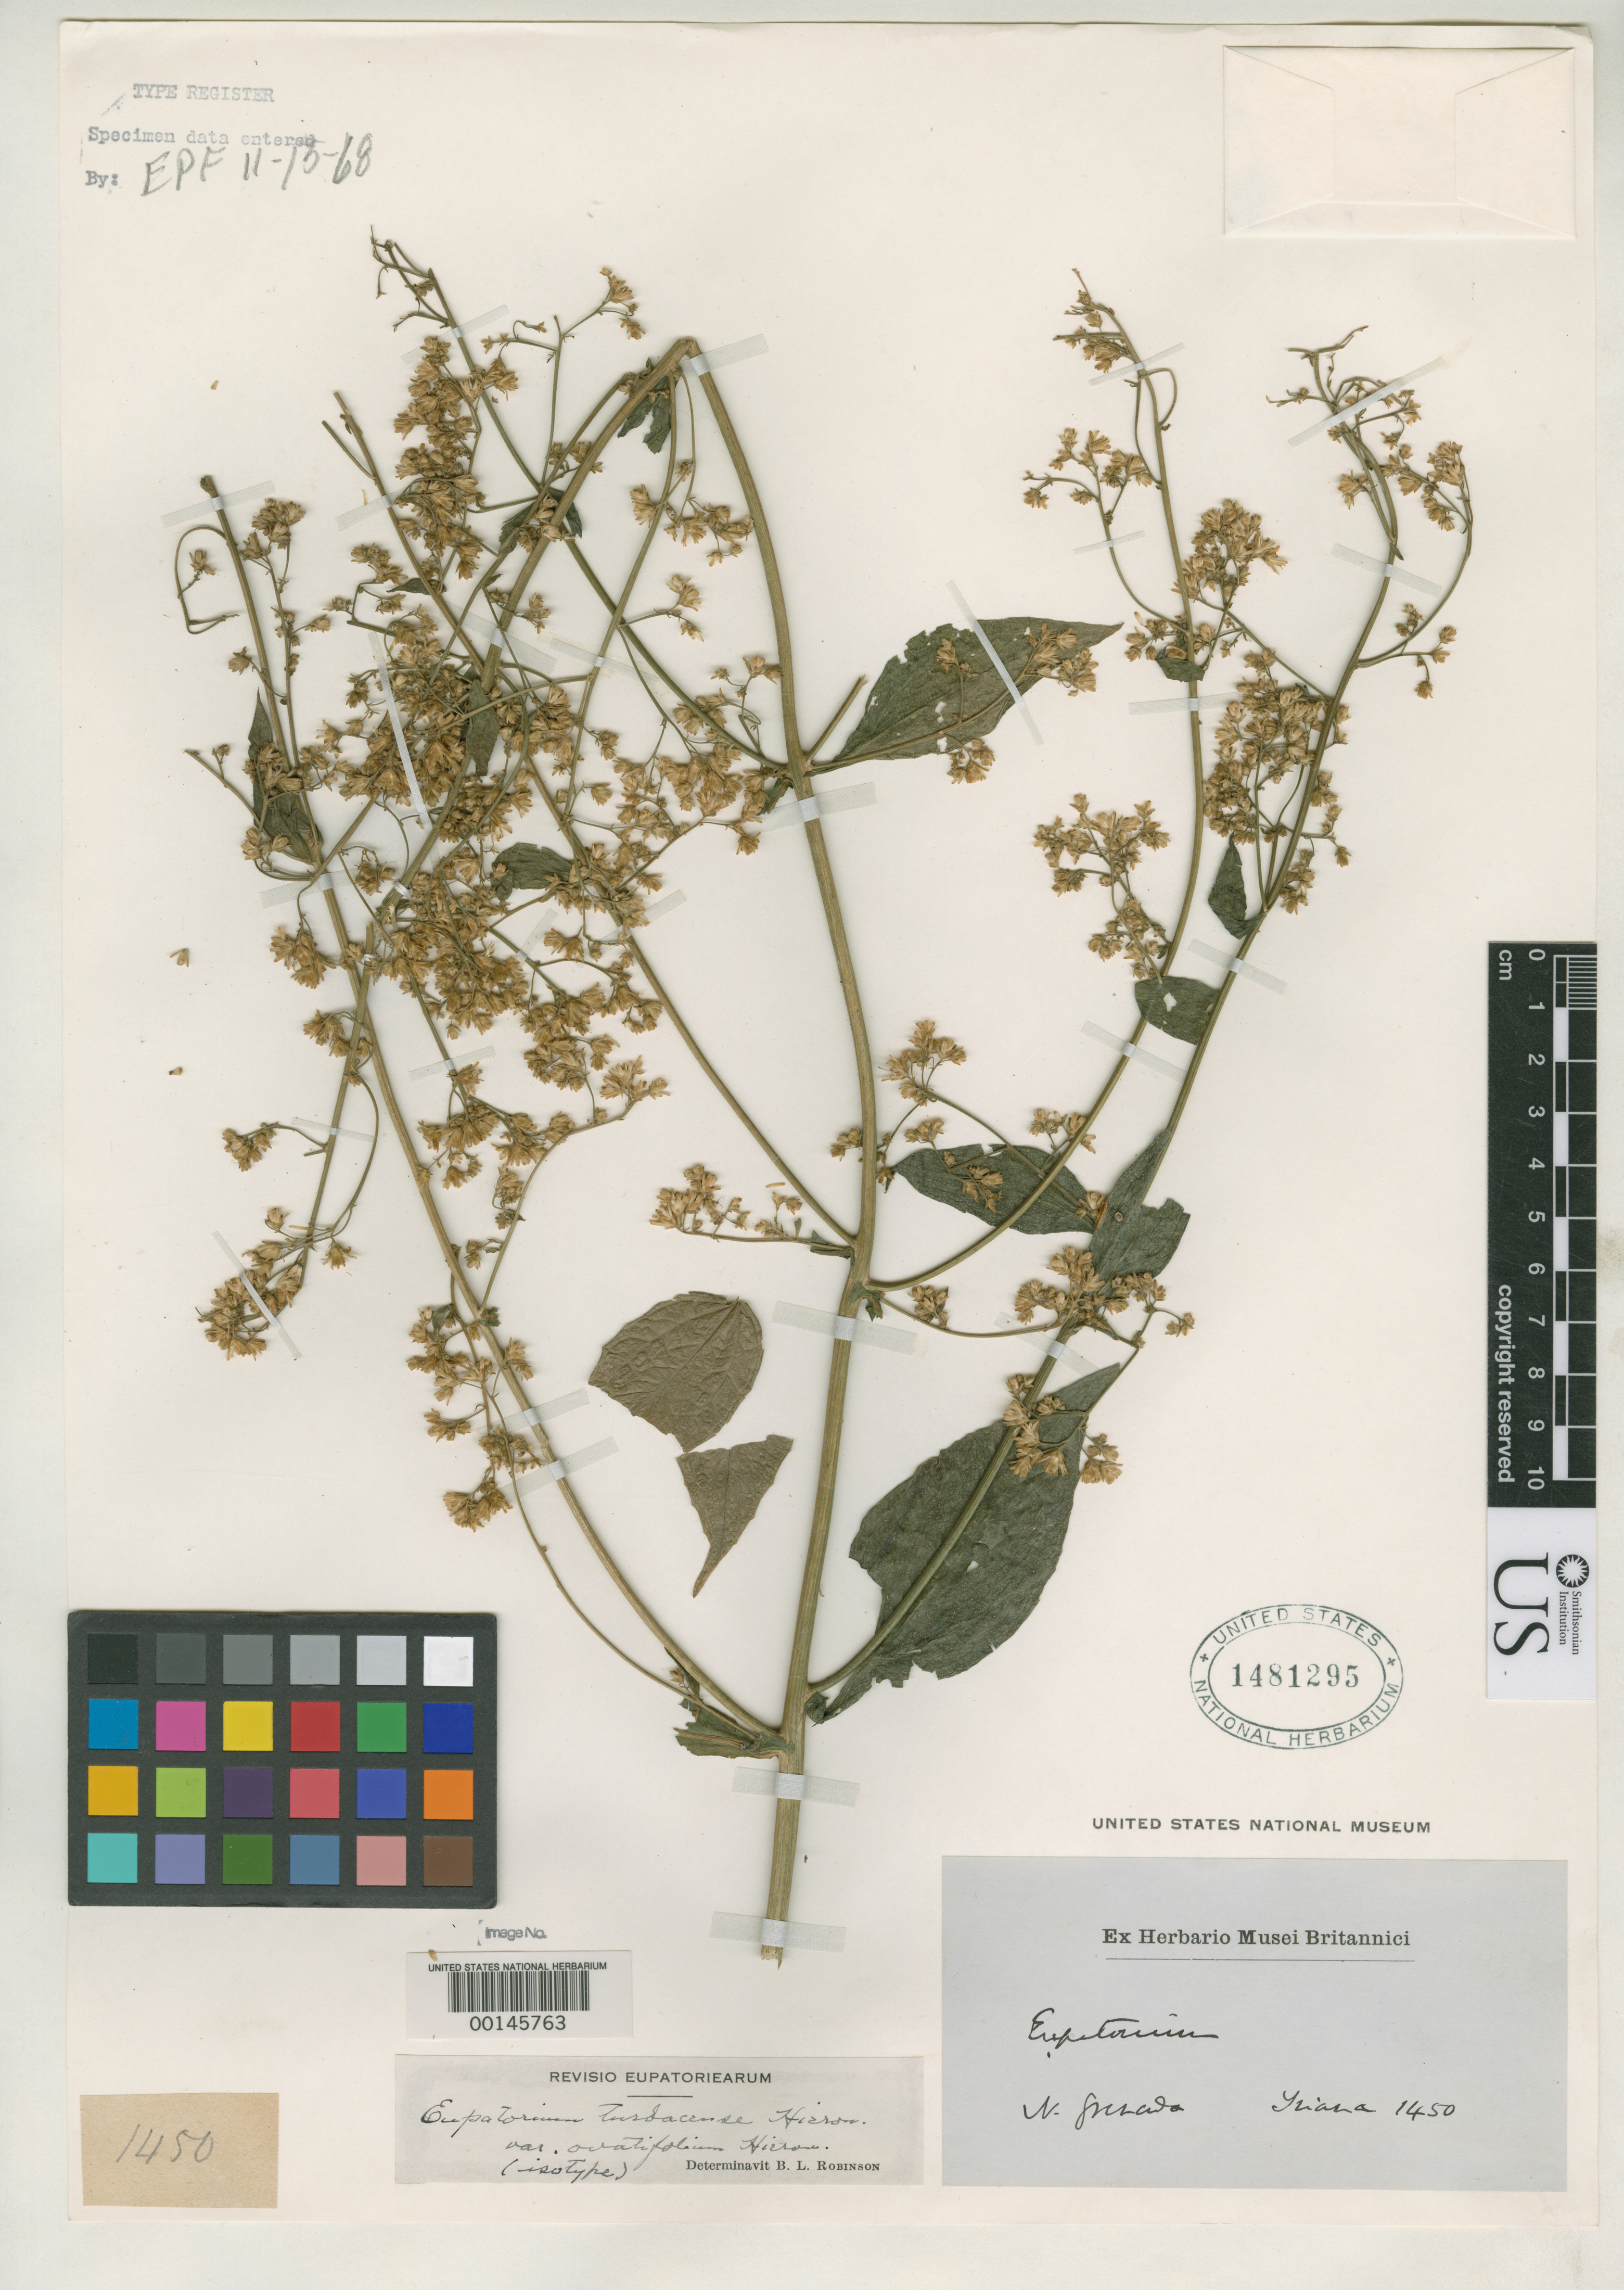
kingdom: Plantae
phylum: Tracheophyta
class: Magnoliopsida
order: Asterales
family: Asteraceae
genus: Eupatorium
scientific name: Eupatorium turbacense var. ovatifolium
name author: Hieron.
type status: Isotype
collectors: J. J. Triana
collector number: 1450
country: Colombia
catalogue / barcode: US 1481295